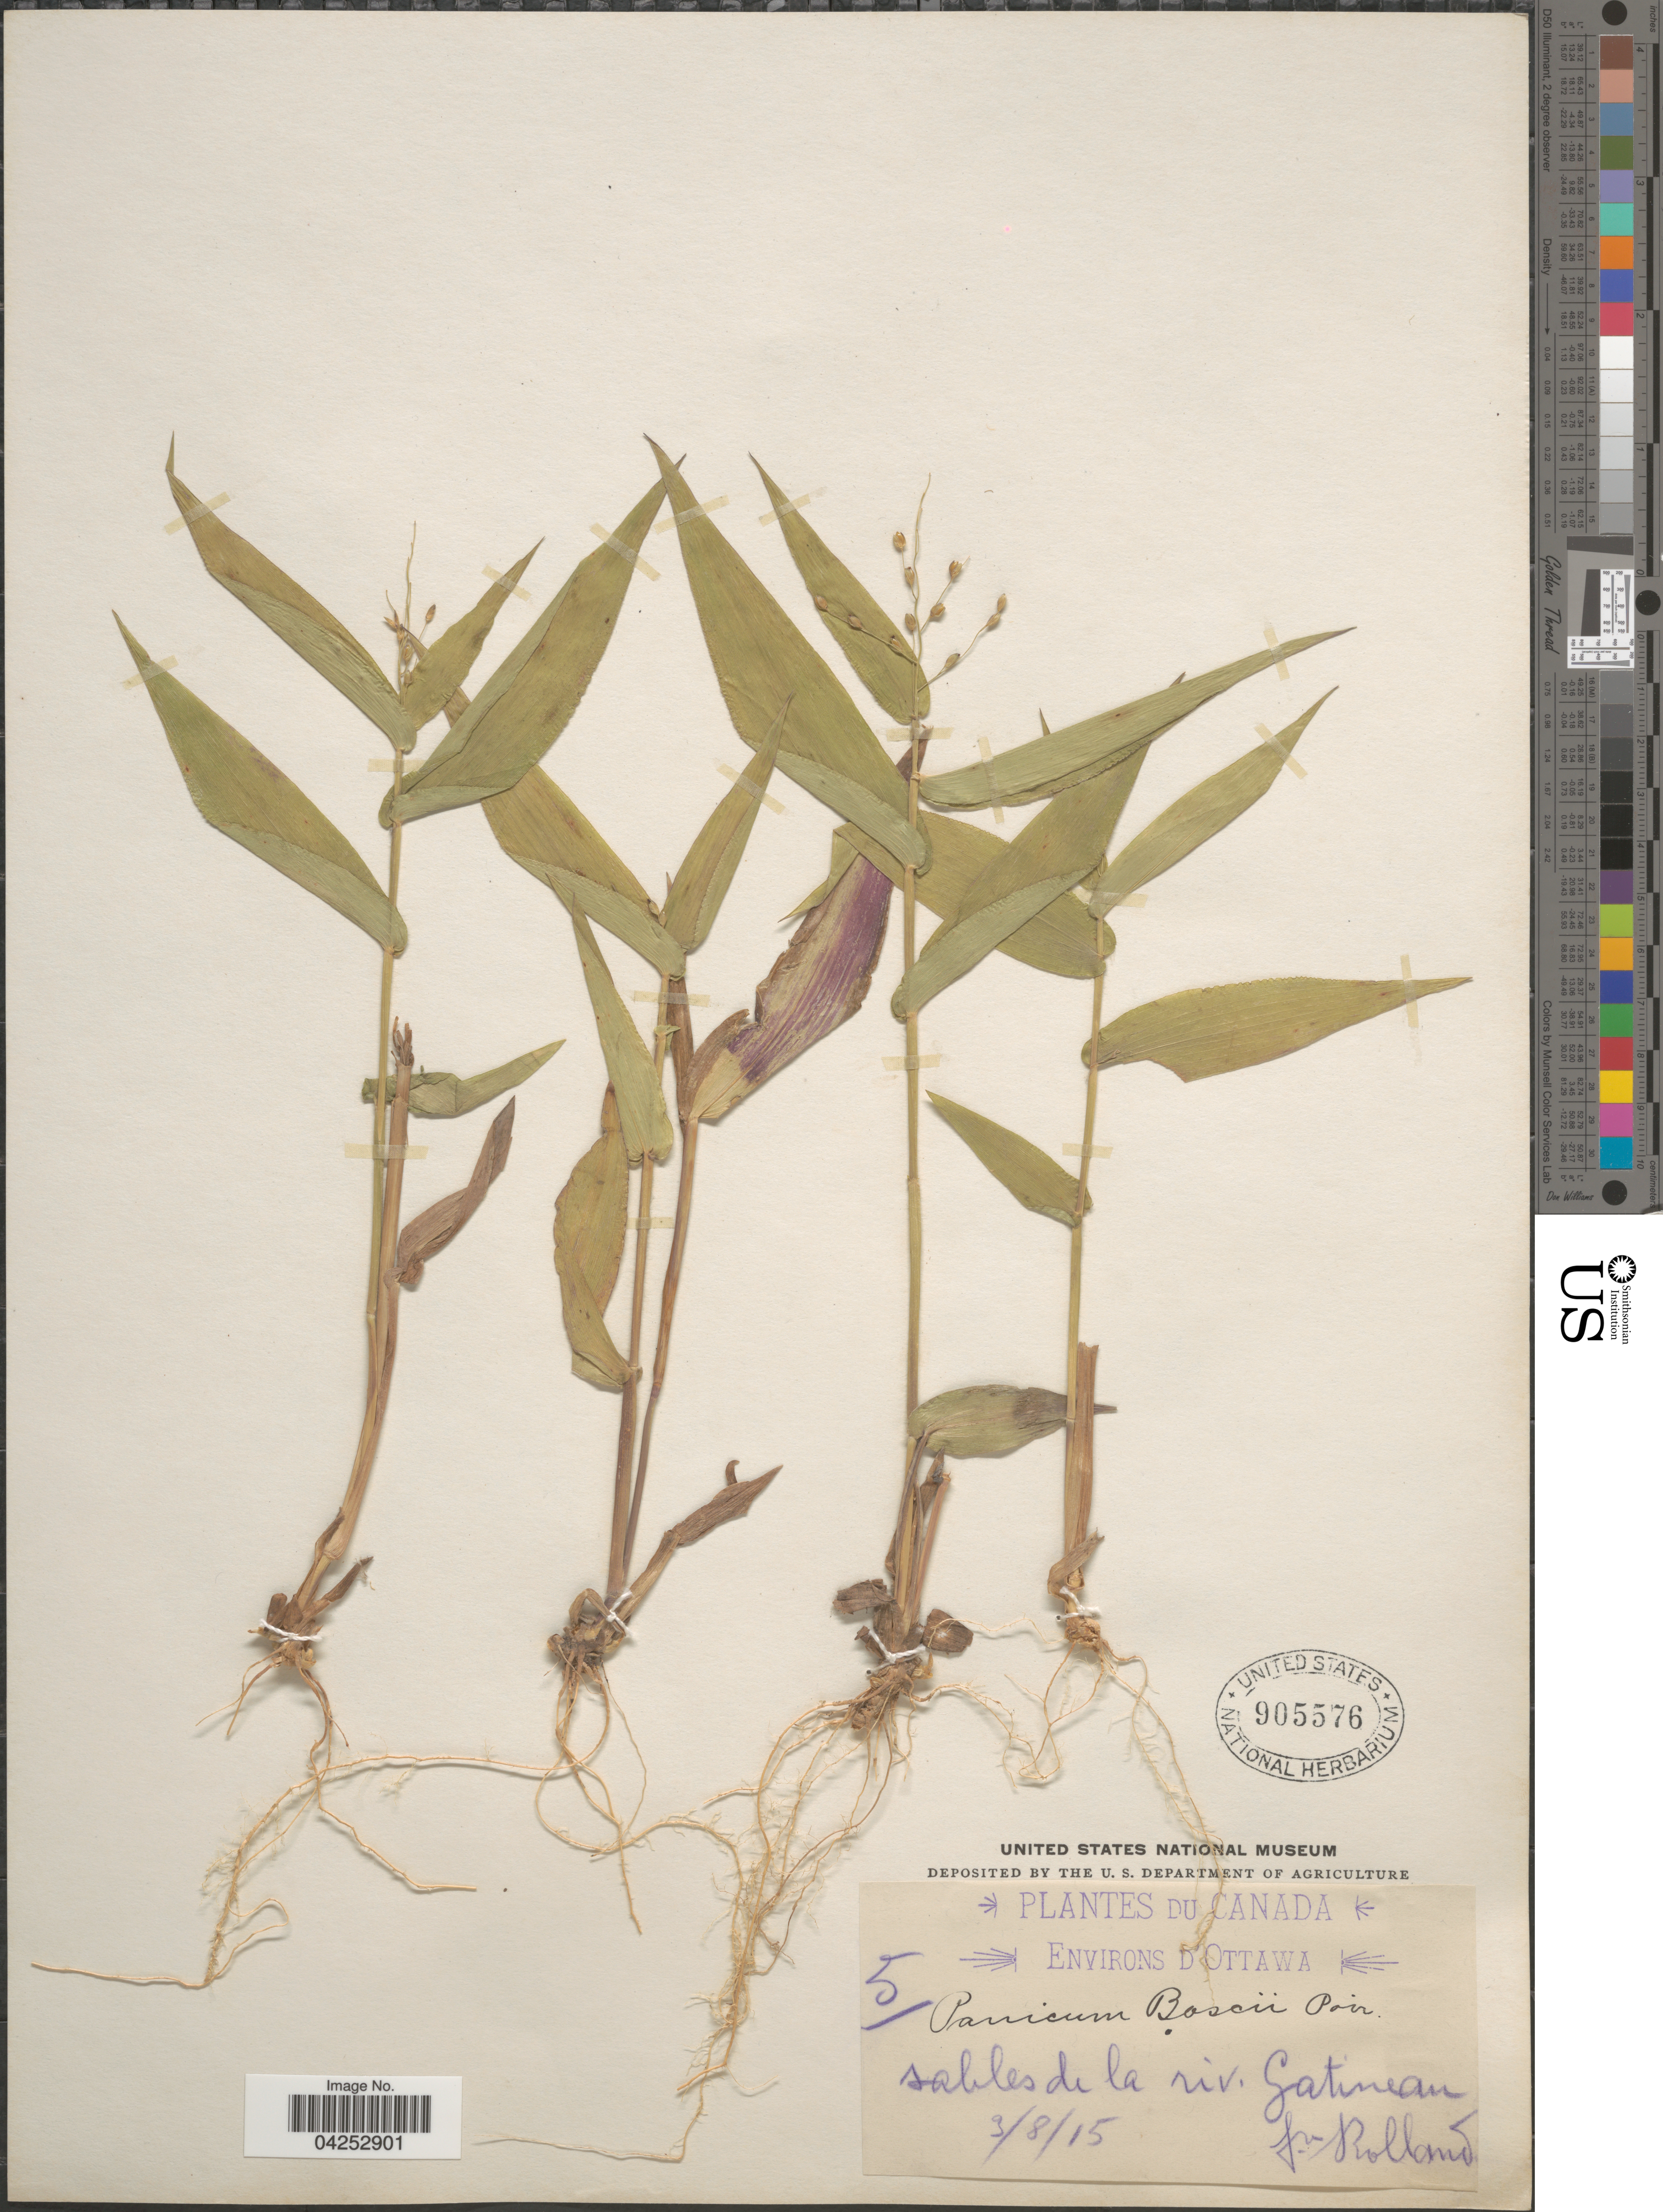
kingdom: Plantae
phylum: Tracheophyta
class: Liliopsida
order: Poales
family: Poaceae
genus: Dichanthelium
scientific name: Dichanthelium boscii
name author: (Poir.) Gould & C.A. Clark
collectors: B. Rolland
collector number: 5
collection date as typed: Transcribed d/m/y: 3/8/15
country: Canada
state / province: Ontario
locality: Environs D'Ottawa. Sables de la riv. Gatineau.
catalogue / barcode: US 905576